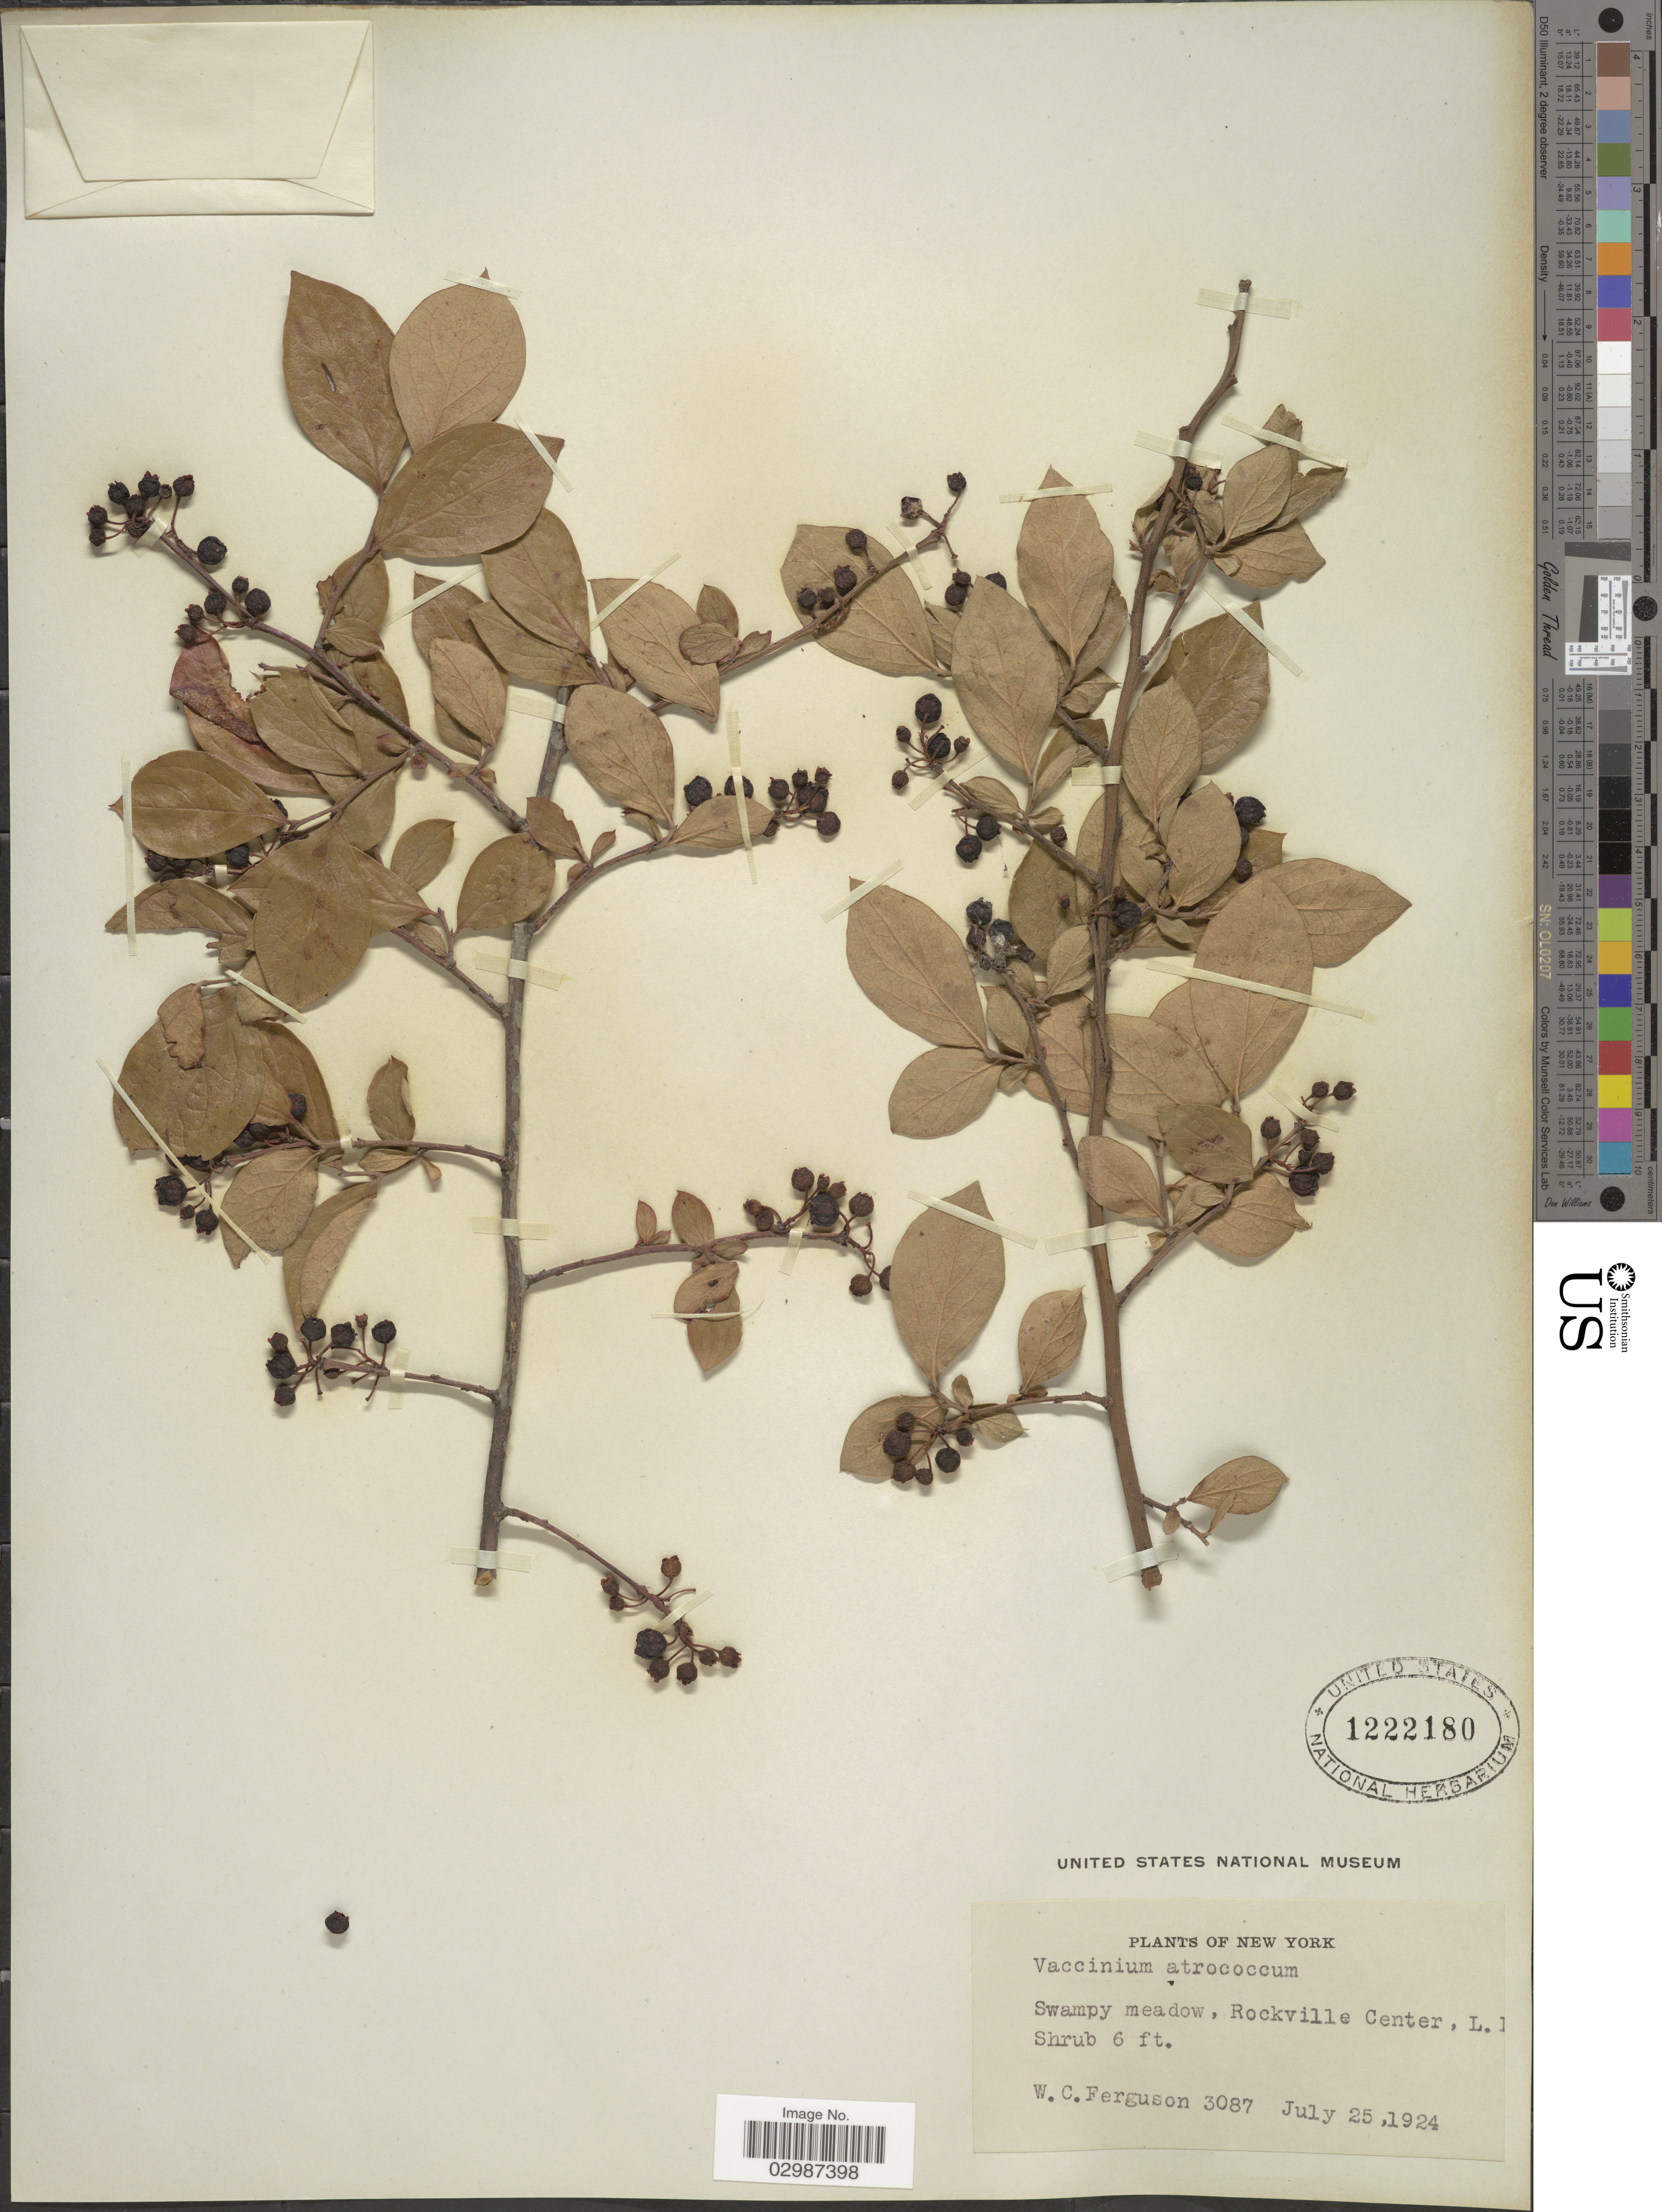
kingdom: Plantae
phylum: Tracheophyta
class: Magnoliopsida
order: Ericales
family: Ericaceae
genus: Vaccinium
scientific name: Vaccinium atrococcum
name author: (A. Gray) A. Heller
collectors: W. Ferguson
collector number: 3087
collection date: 1924-07-25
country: United States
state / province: New York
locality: Swampy meadow, Rockville Center, L.I.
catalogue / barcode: US 1222180